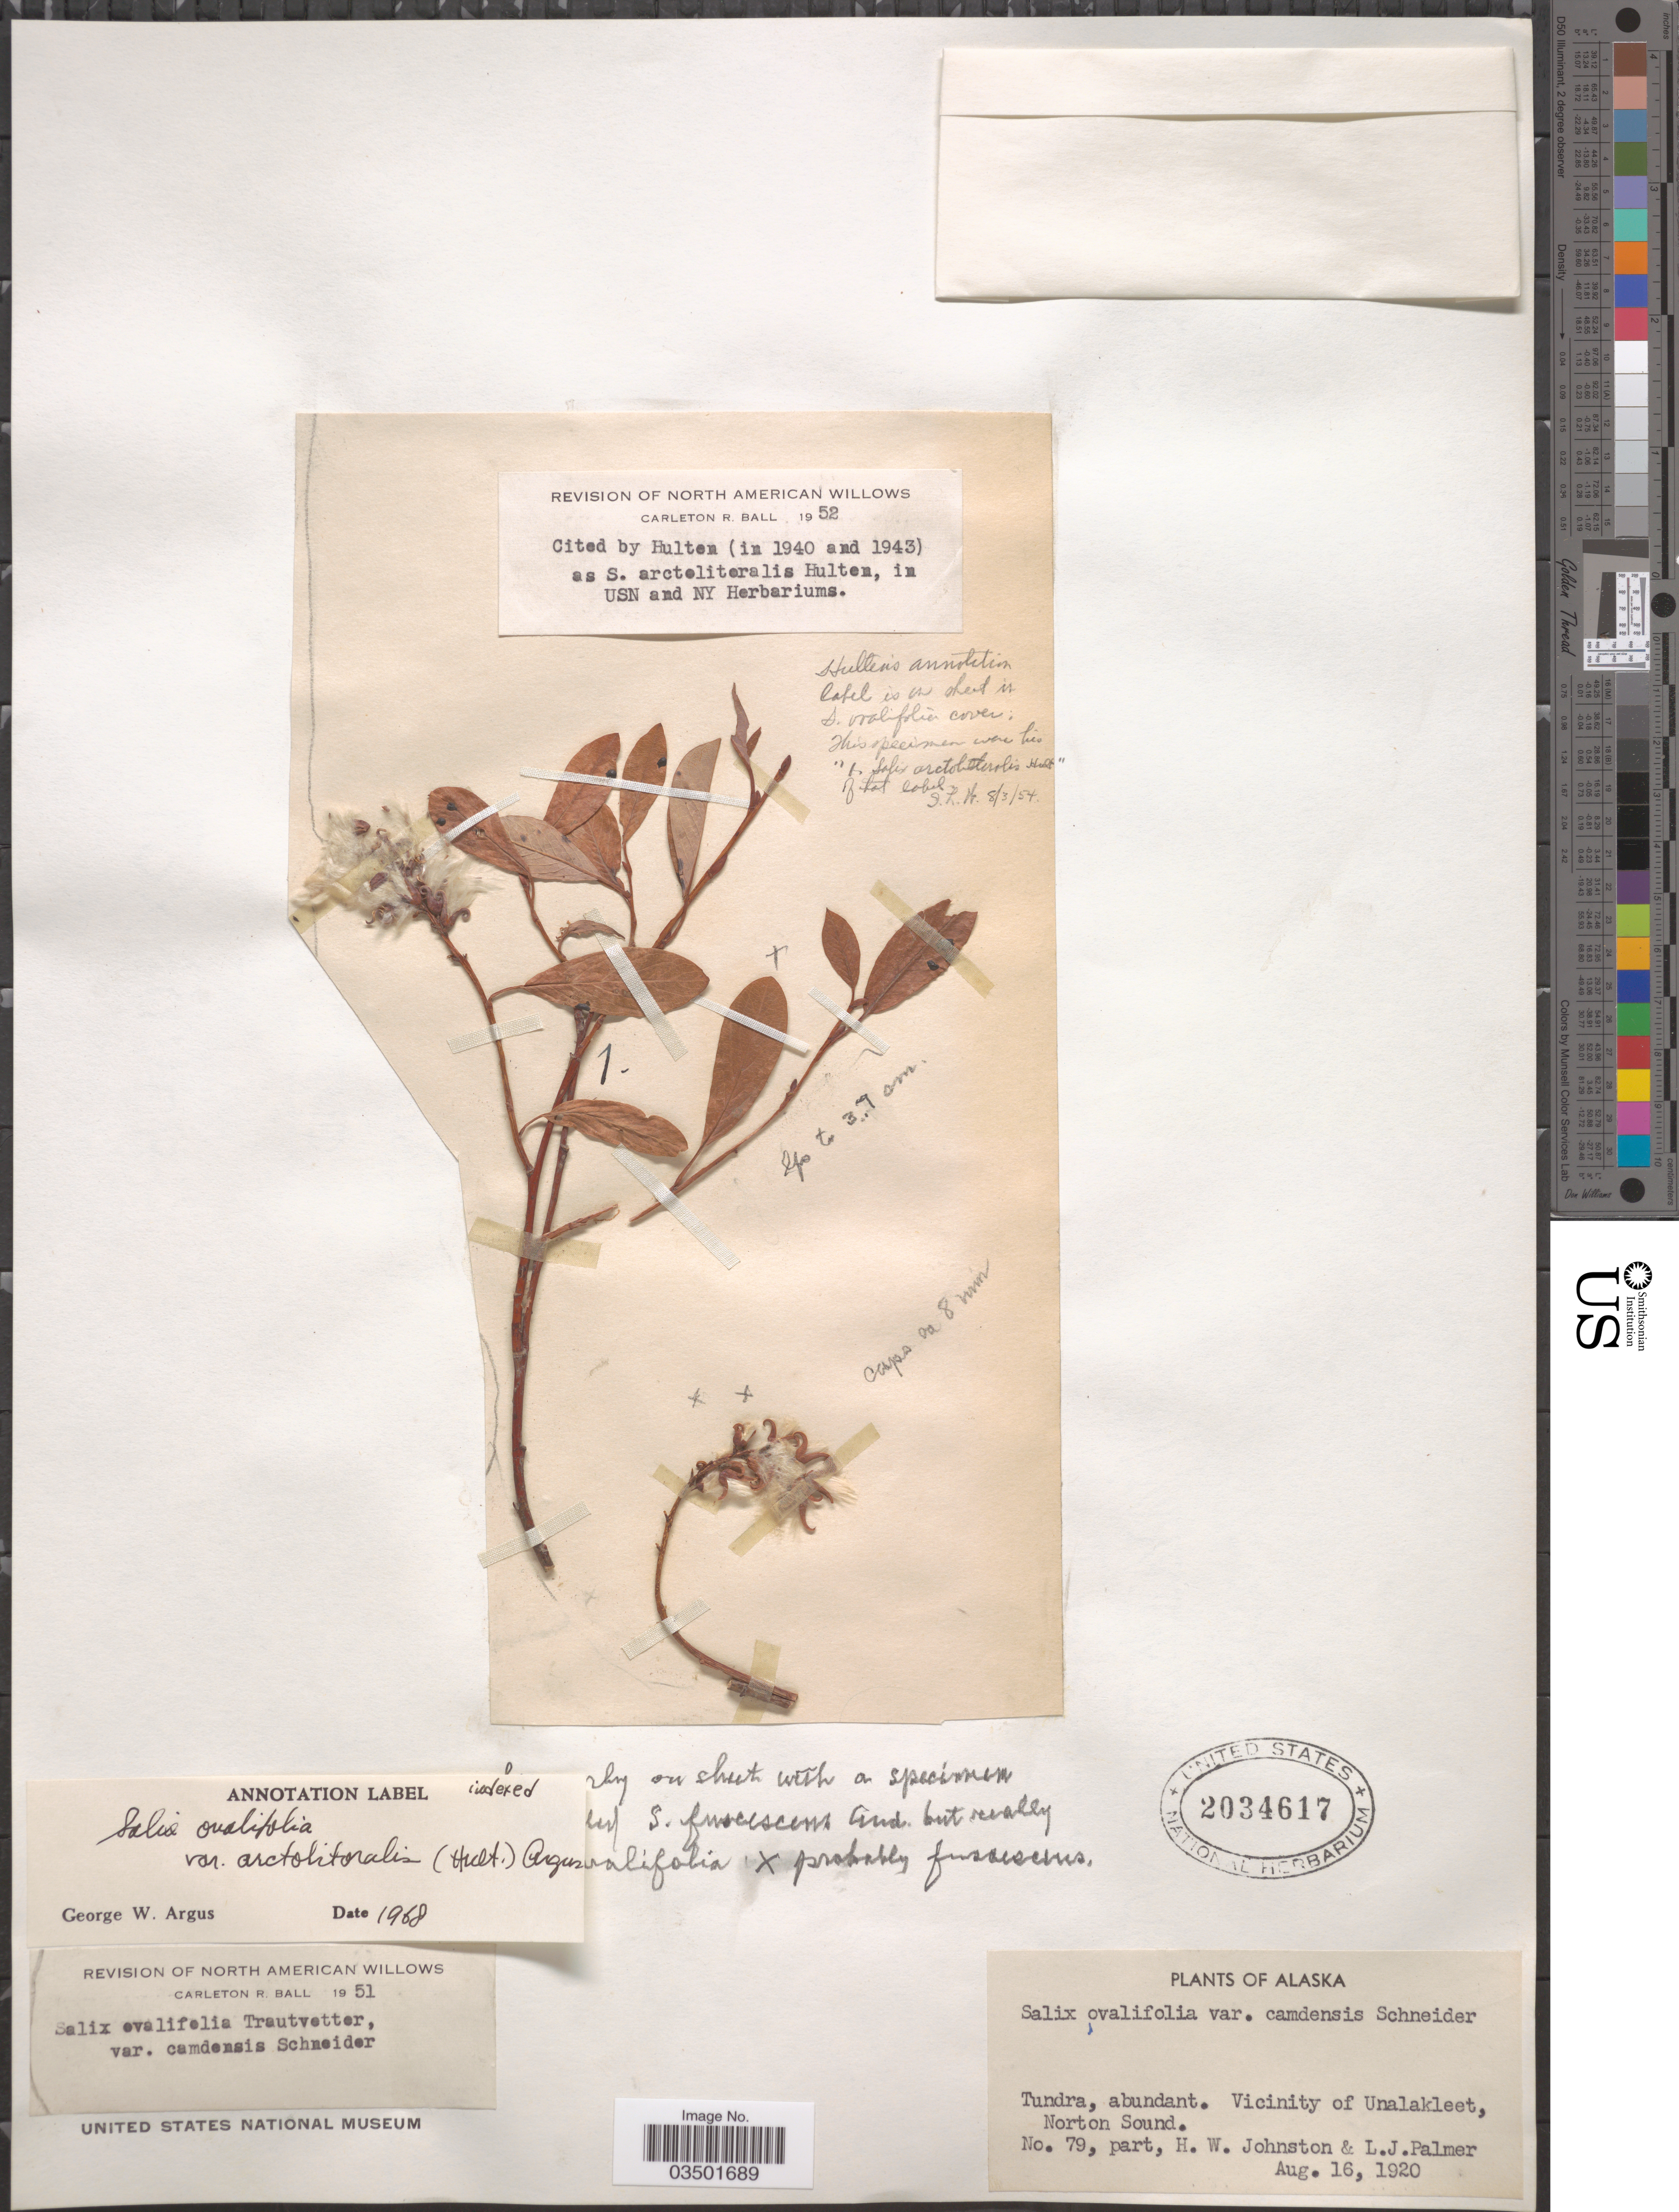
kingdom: Plantae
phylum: Tracheophyta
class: Magnoliopsida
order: Malpighiales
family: Salicaceae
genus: Salix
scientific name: Salix ovalifolia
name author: Trautv.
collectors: H. W. Johnston & L. J. Palmer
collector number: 79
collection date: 1920-08-16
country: United States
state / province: Alaska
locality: Vicinity of Unalakleet, Norton Sound.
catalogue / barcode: US 2034617